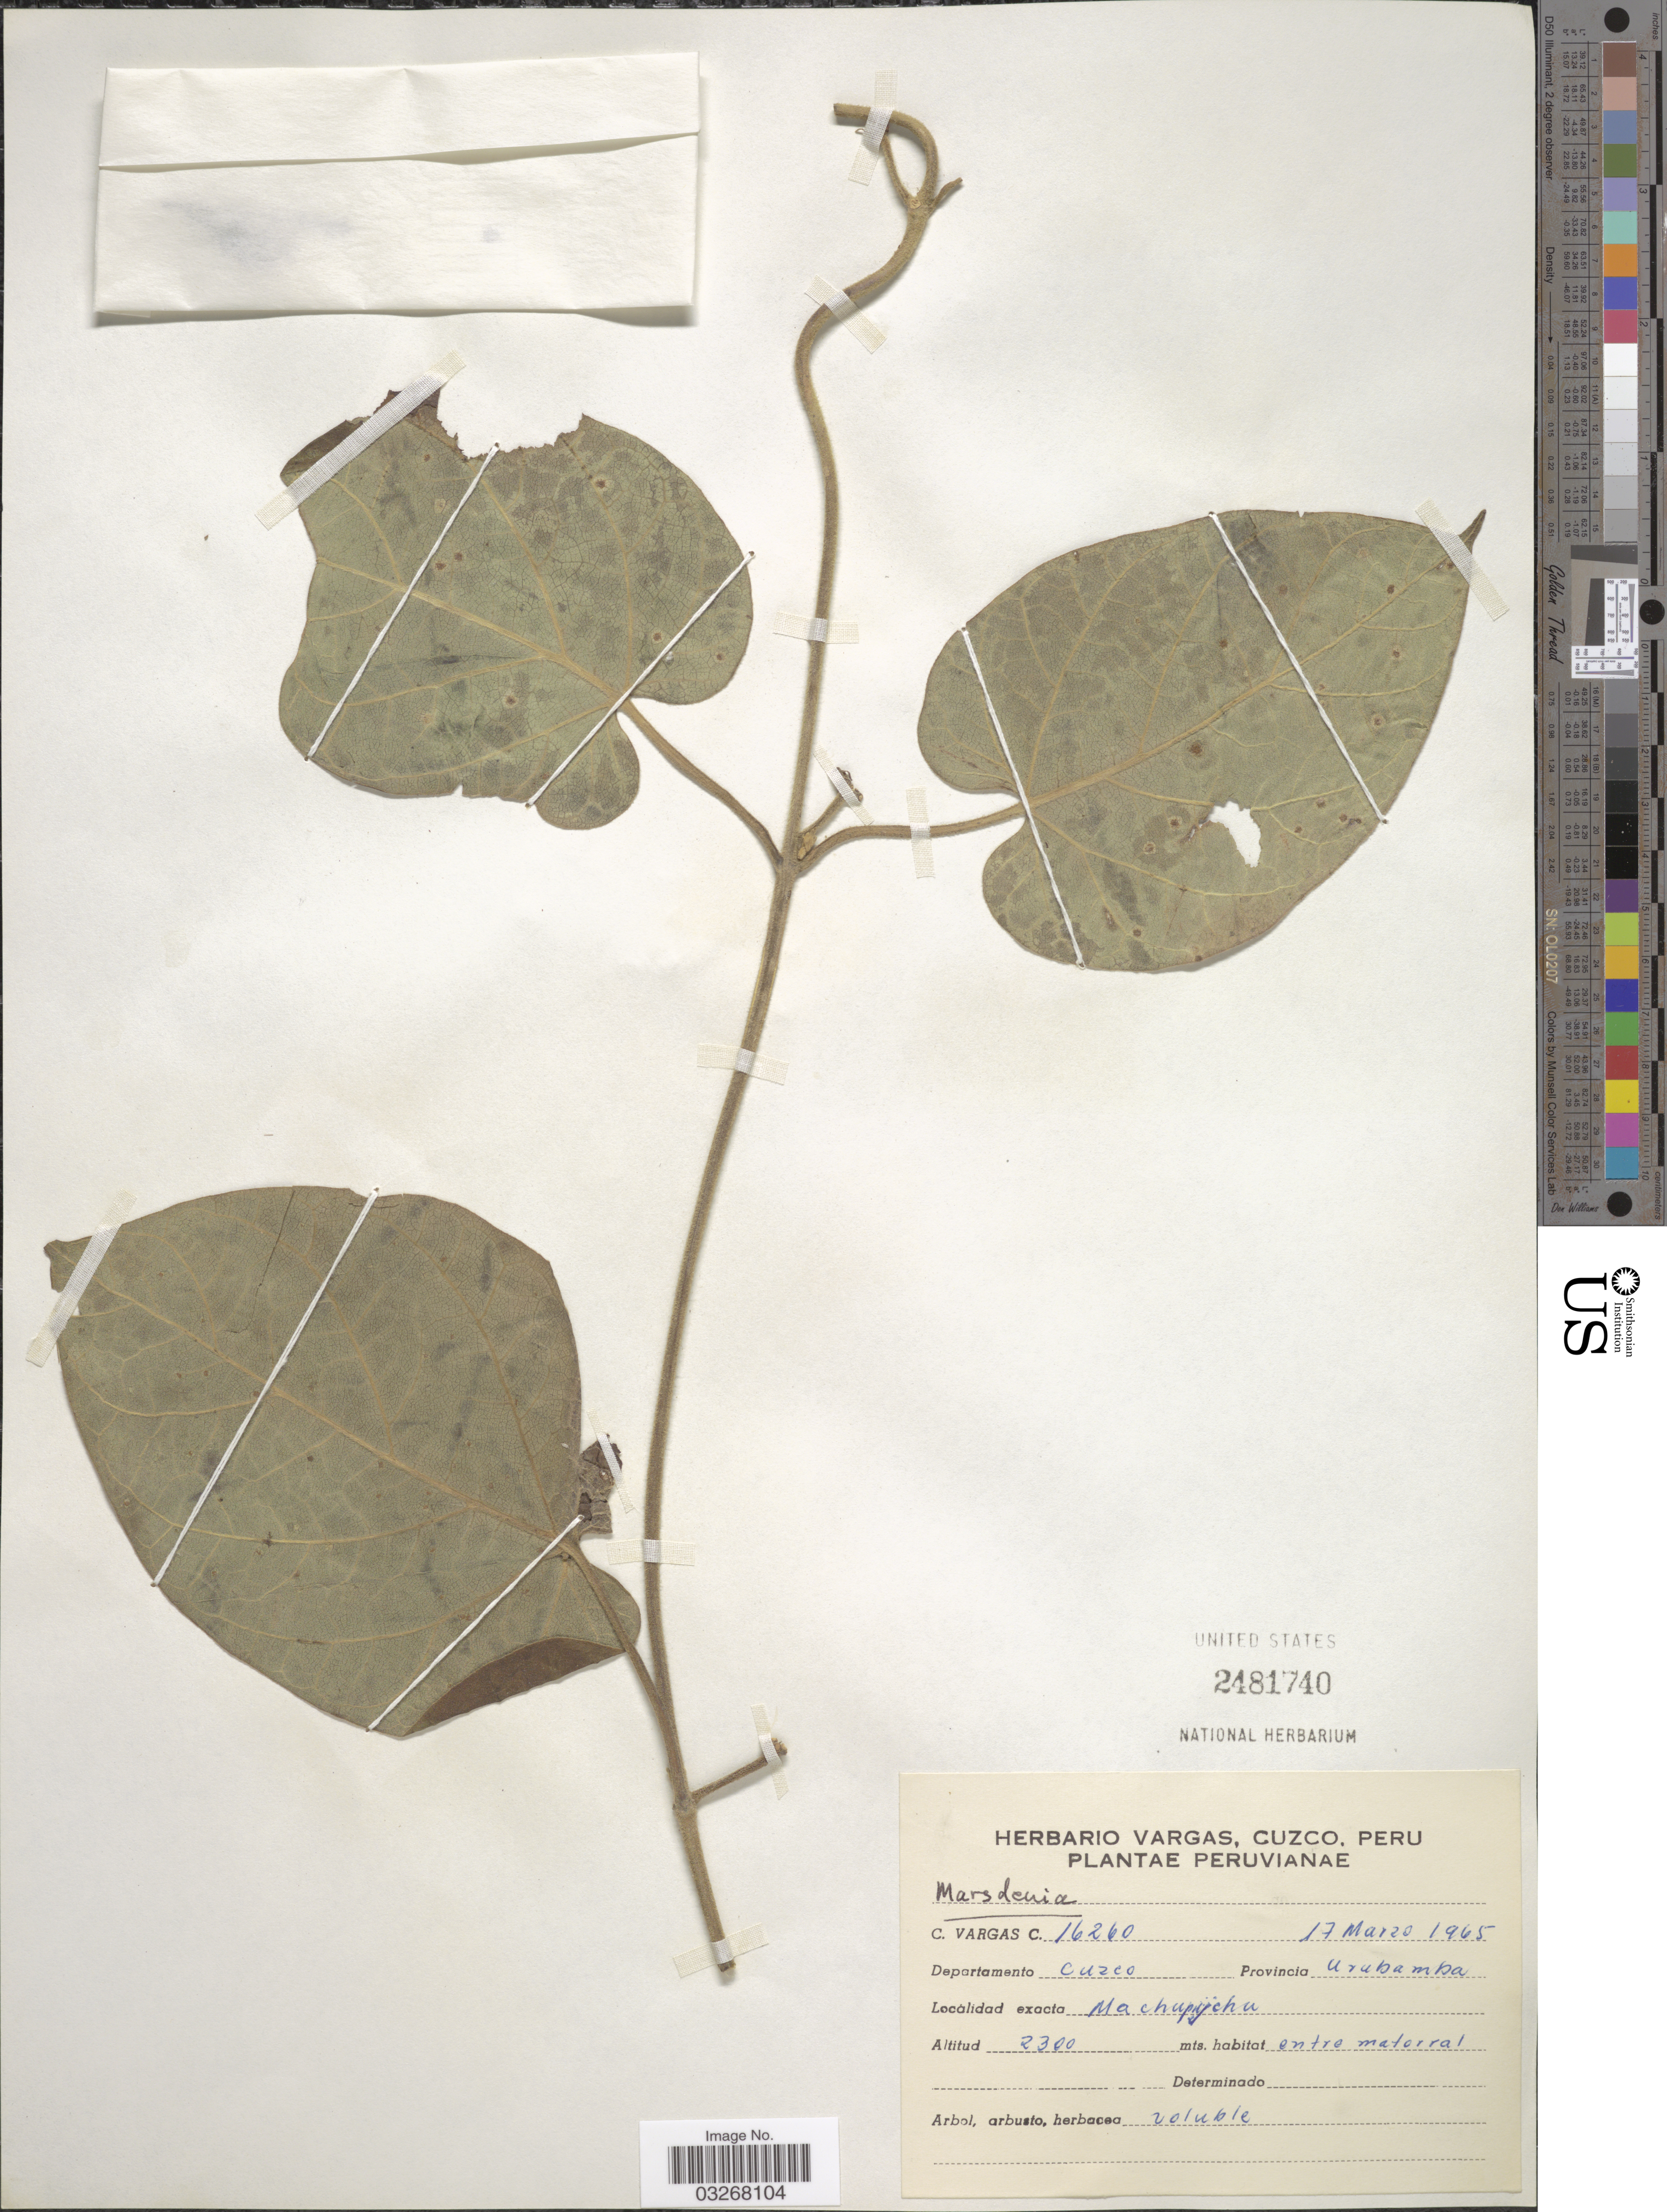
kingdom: Plantae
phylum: Tracheophyta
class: Magnoliopsida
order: Gentianales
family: Apocynaceae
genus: Marsdenia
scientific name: Marsdenia sp.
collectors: C. Vargas Calderón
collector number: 16260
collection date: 1965-03-17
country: Peru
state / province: Cusco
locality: Departamento Cuzco, Provincia Urubamba, Machupijchu.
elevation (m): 2300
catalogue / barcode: US 2481740